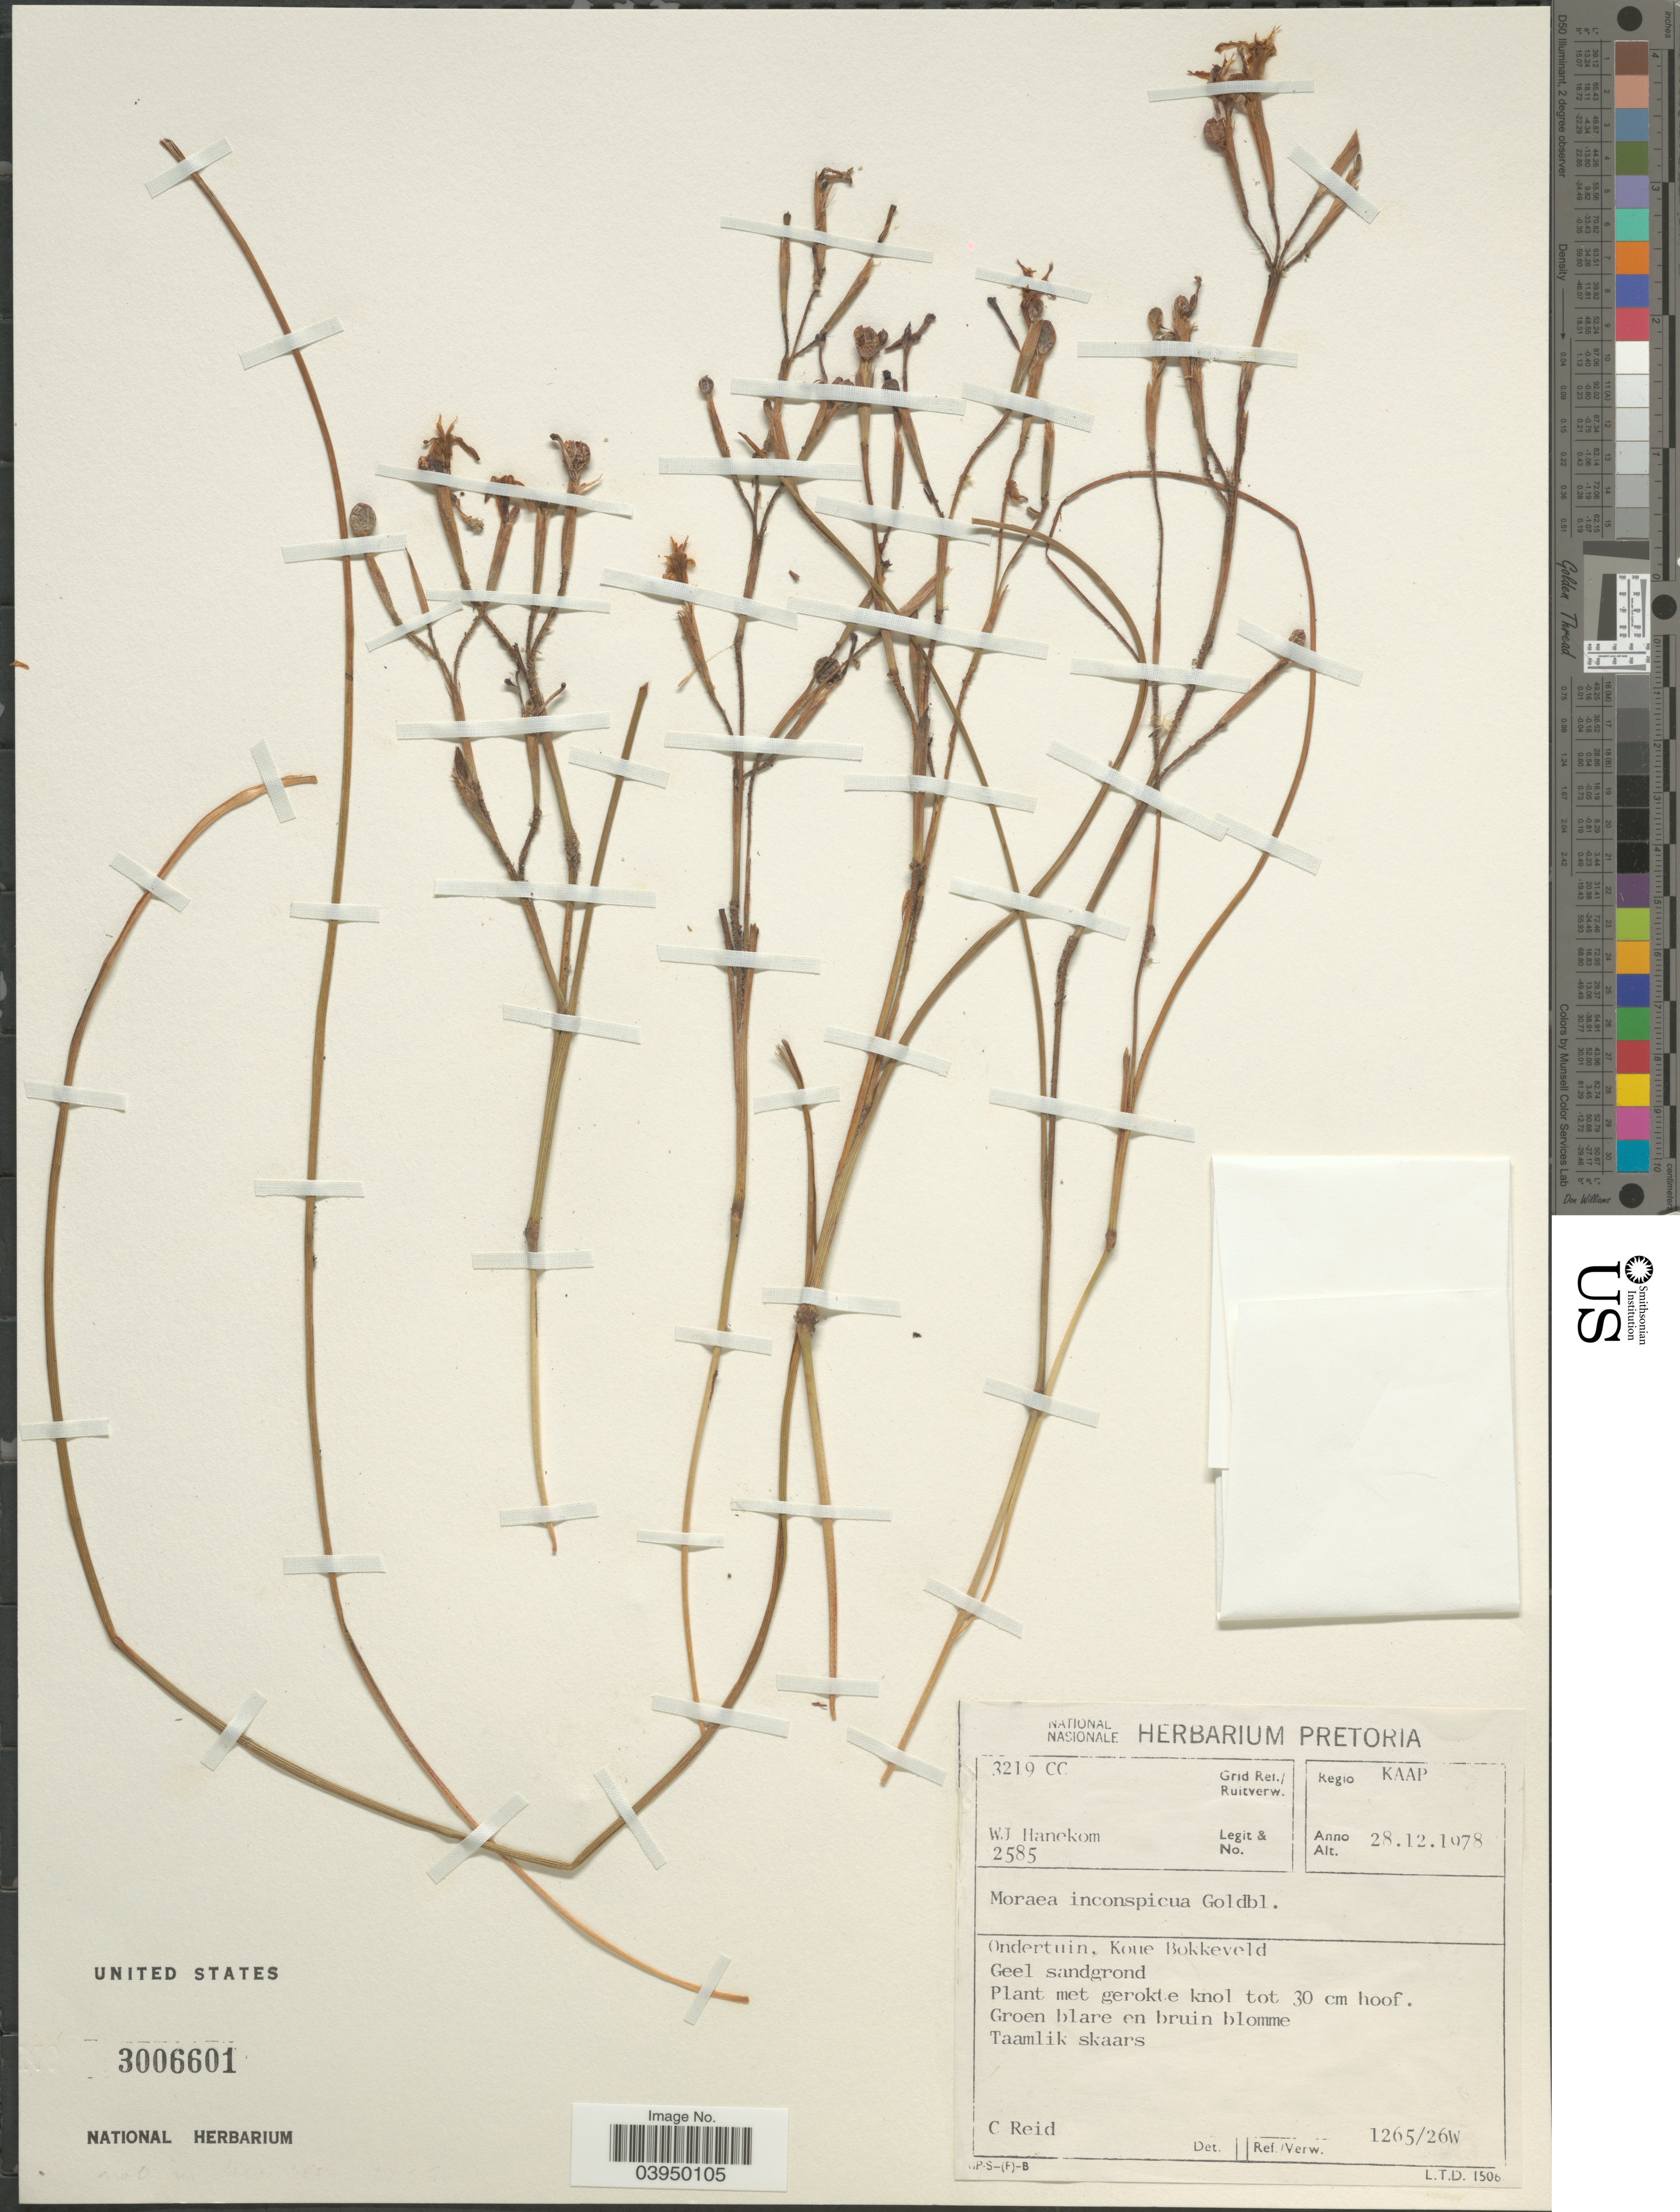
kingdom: Plantae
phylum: Tracheophyta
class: Liliopsida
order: Asparagales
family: Iridaceae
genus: Moraea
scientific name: Moraea inconspicua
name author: Goldblatt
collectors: W. Hanekom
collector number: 2585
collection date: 1978-12-28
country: South Africa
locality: Grid Ref./Ruitverw. 3219 CC. Regio Kaap. Ondertuin, Koue Bokkeveld.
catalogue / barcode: US 3006601